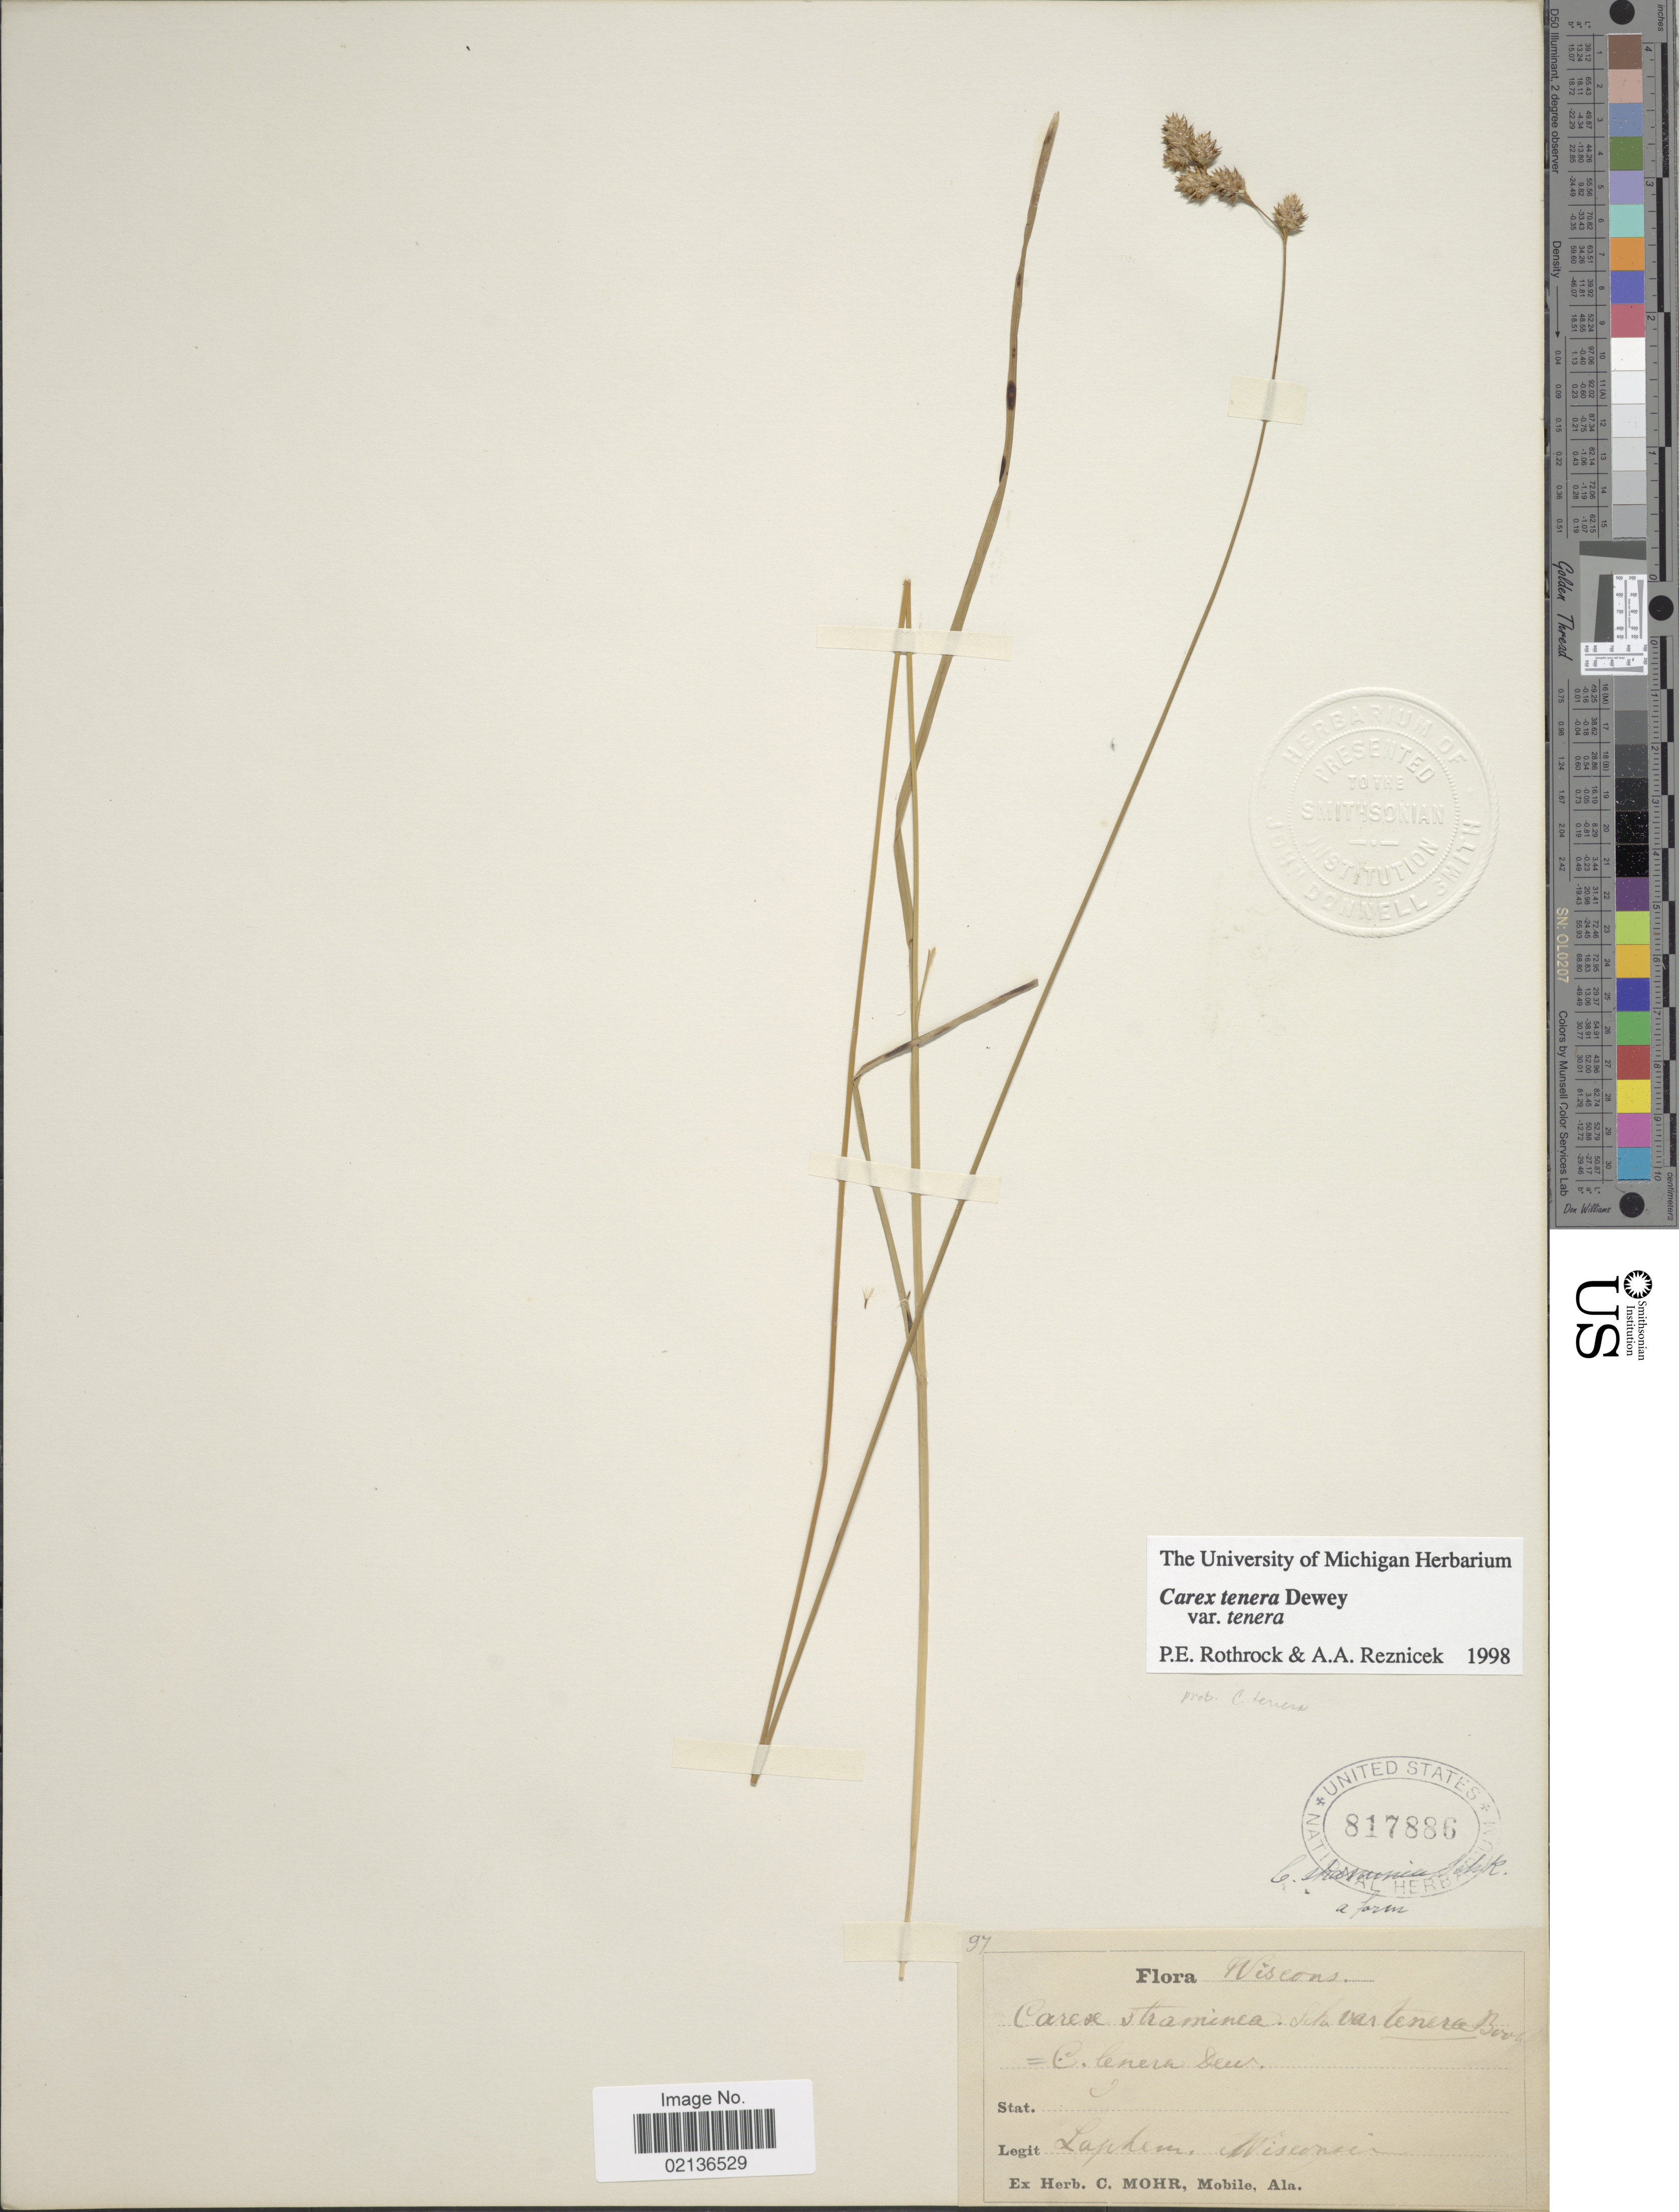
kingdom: Plantae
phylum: Tracheophyta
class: Liliopsida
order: Poales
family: Cyperaceae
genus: Carex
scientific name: Carex tenera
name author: Dewey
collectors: Lapham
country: United States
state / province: Wisconsin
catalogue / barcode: US 817886